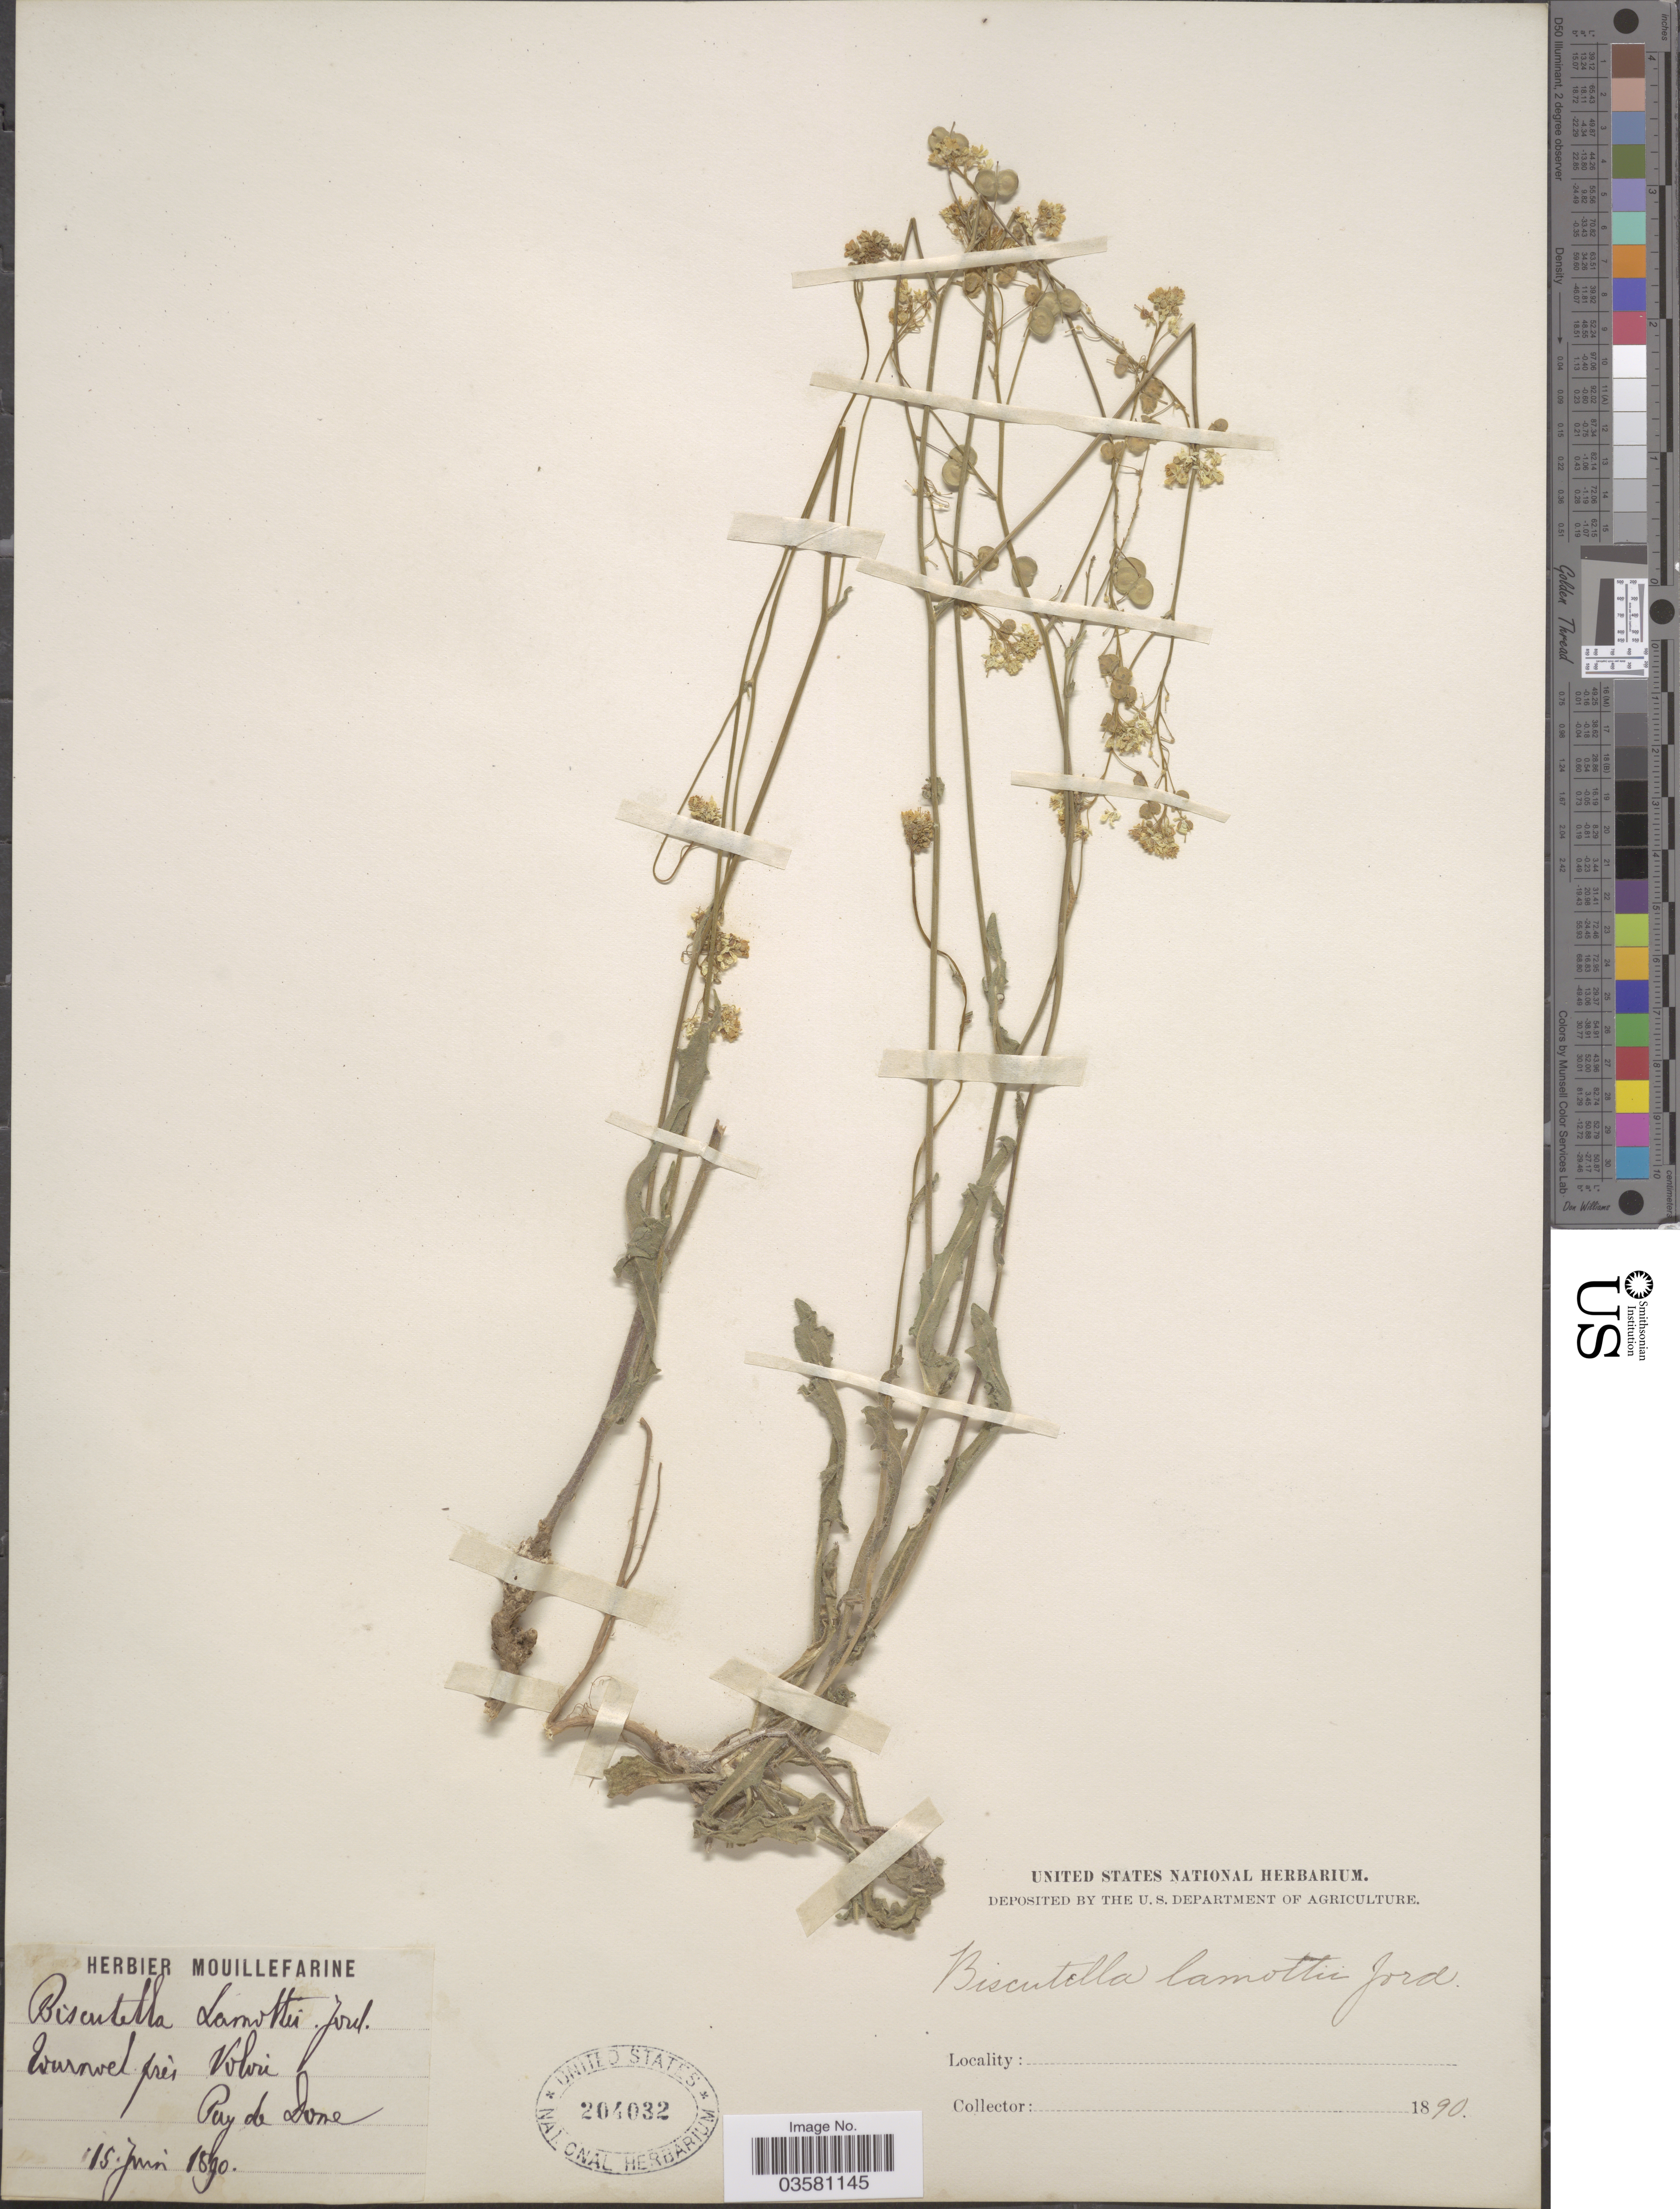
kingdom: Plantae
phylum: Tracheophyta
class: Magnoliopsida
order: Brassicales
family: Brassicaceae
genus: Biscutella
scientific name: Biscutella lamottei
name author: Jord.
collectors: ex herb. Mouillefarine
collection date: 1890-06-15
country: France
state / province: Auvergne-Rhône-Alpes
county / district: Puy-de-Dôme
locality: Tournoel près Volvic, Puy de Dôme.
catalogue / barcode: US 204032